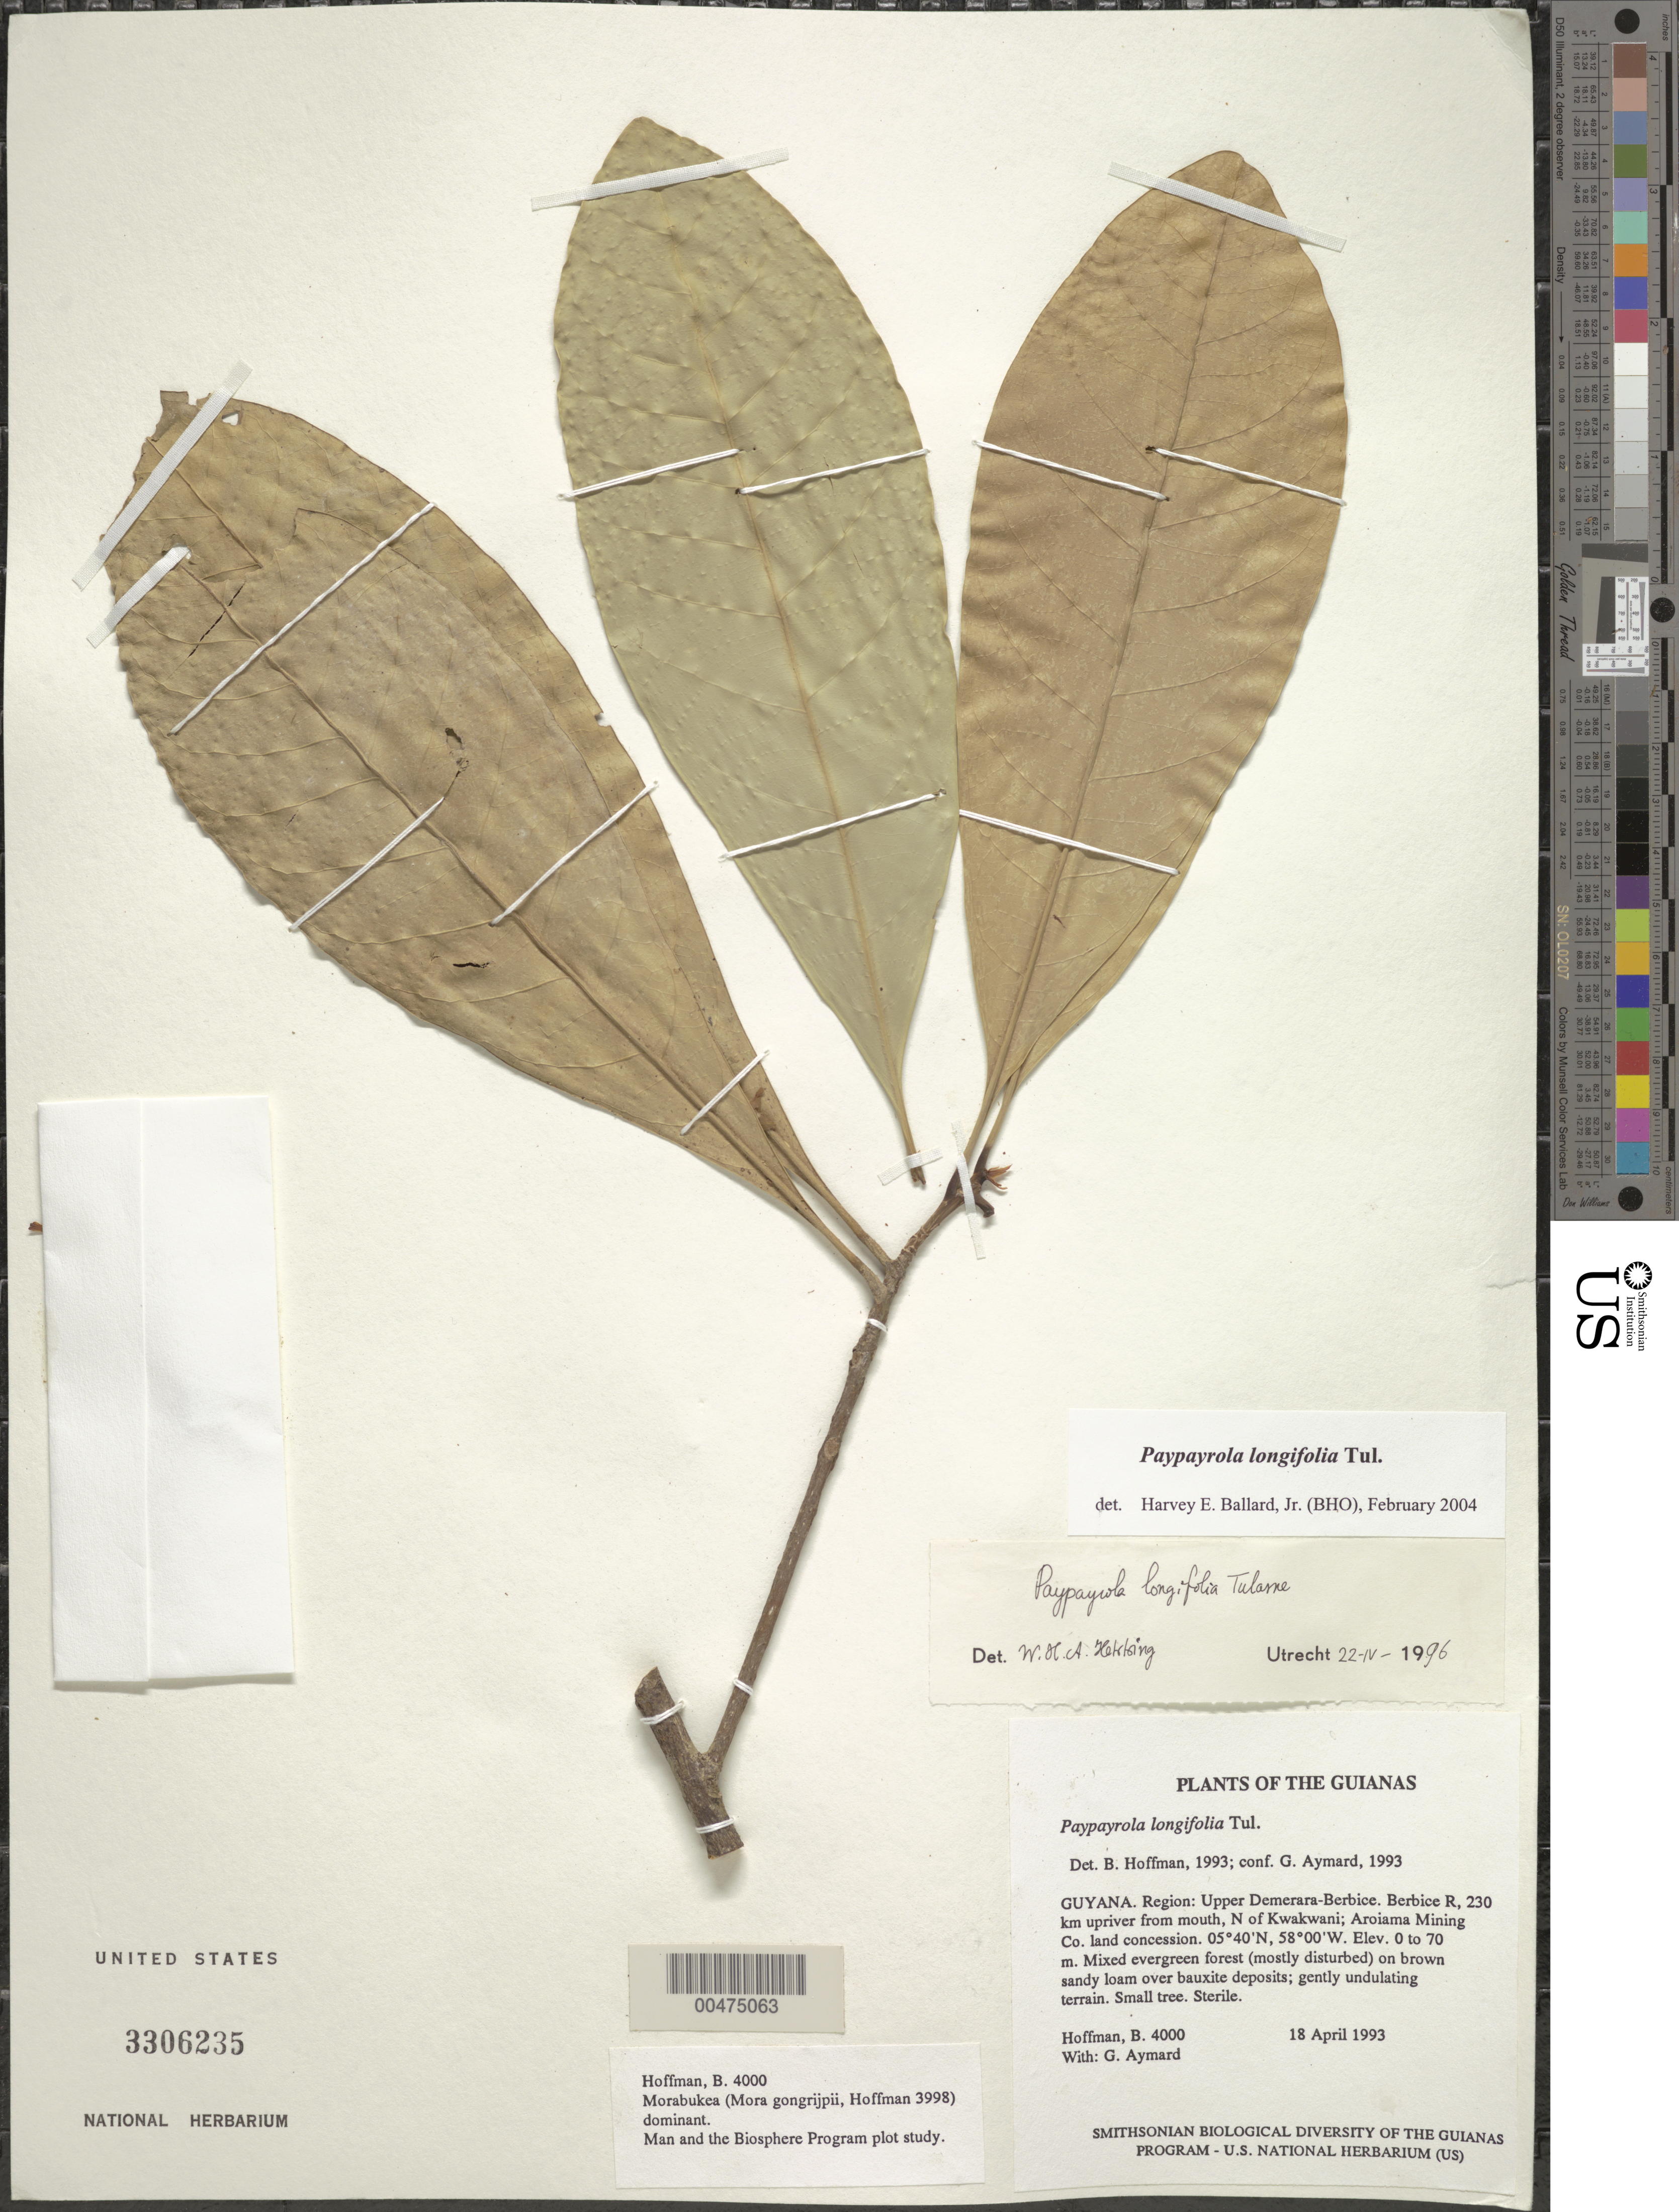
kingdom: Plantae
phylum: Tracheophyta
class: Magnoliopsida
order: Malpighiales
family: Violaceae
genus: Paypayrola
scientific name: Paypayrola longifolia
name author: Tul.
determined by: Ballard, Harvey E.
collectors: B. Hoffman & G. A. Aymard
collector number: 4000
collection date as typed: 18 April 1993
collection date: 1993-04-18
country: Guyana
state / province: U. Demerara-Berbice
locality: Berbice River, 230 km upriver from mouth, N of Kwakwani; Aroiama Mining Co. land concession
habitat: Mixed evergreen forest (mostly disturbed) on brown sandy loam over bauxite deposits; gently undulating terrain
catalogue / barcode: US 3306235